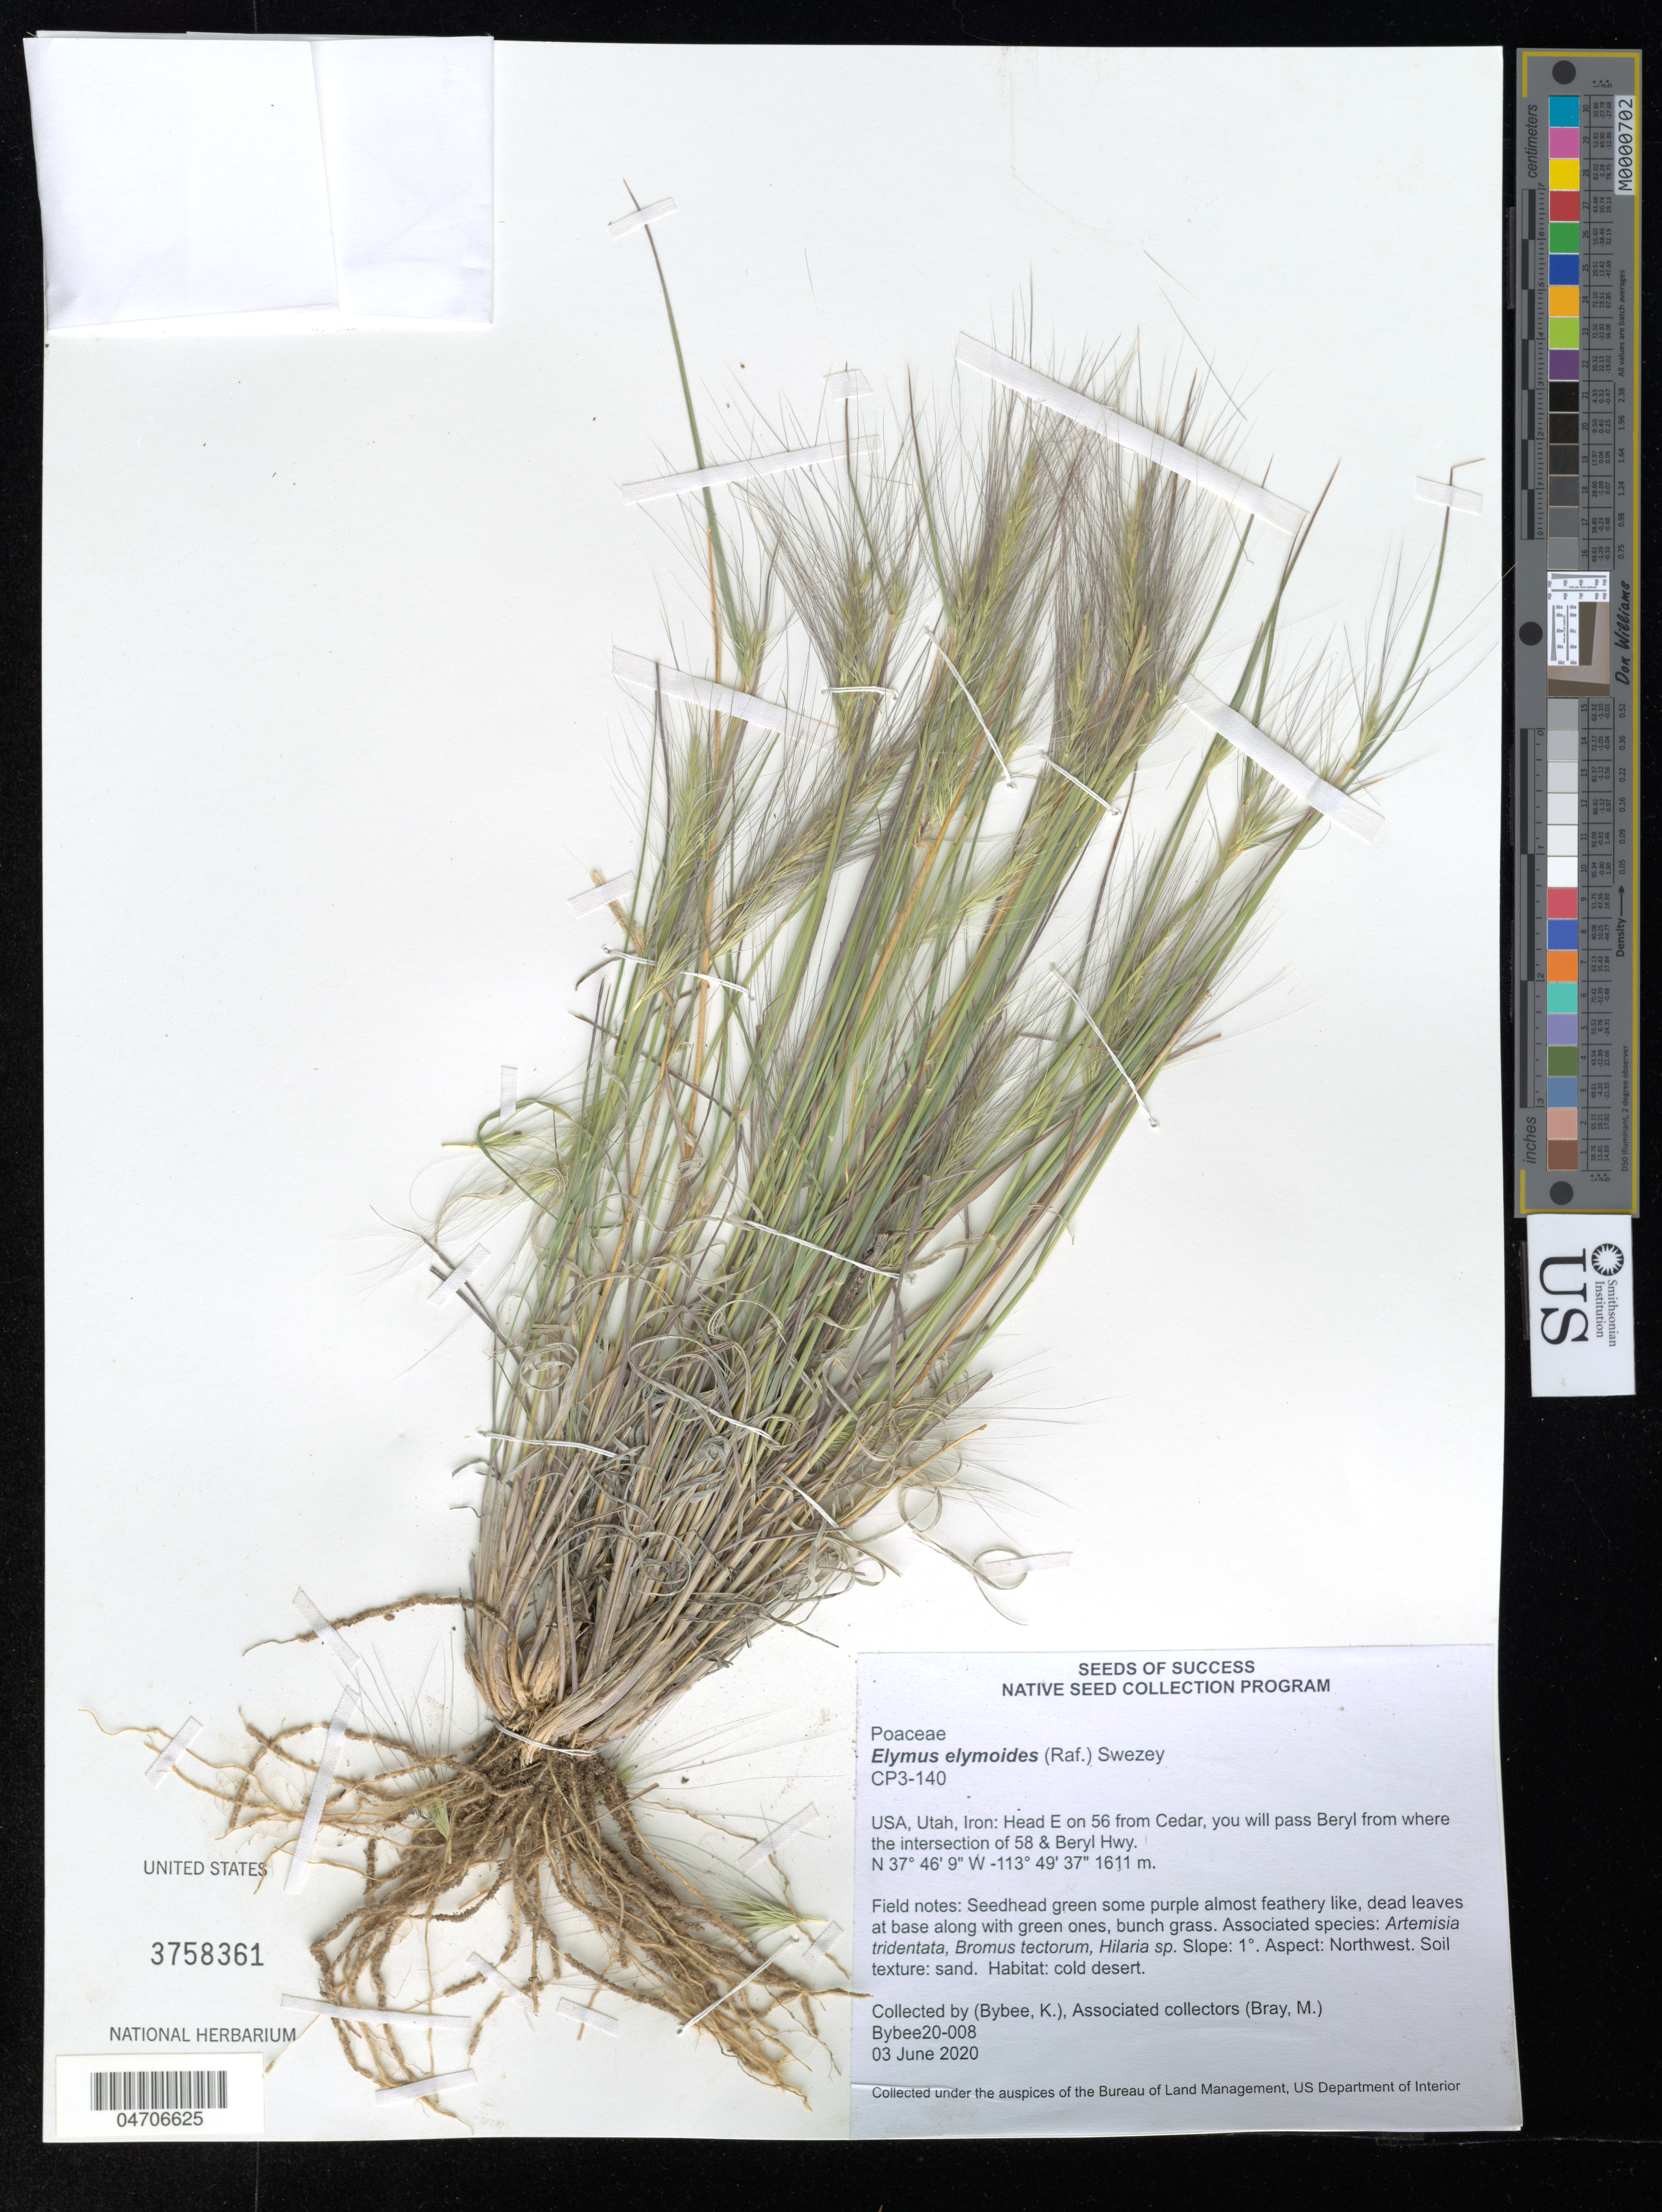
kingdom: Plantae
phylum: Tracheophyta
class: Liliopsida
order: Poales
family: Poaceae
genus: Elymus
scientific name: Elymus elymoides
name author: (Raf.) Swezey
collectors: C. Quadros & F. Torchelsen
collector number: Bybee20-008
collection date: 2020-06-03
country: United States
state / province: Utah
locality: Iron: Head E on 56 from Cedar, you will pass Beryl from where the intersection of 58 & Beryl Hwy.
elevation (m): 1611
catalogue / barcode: US 3758361